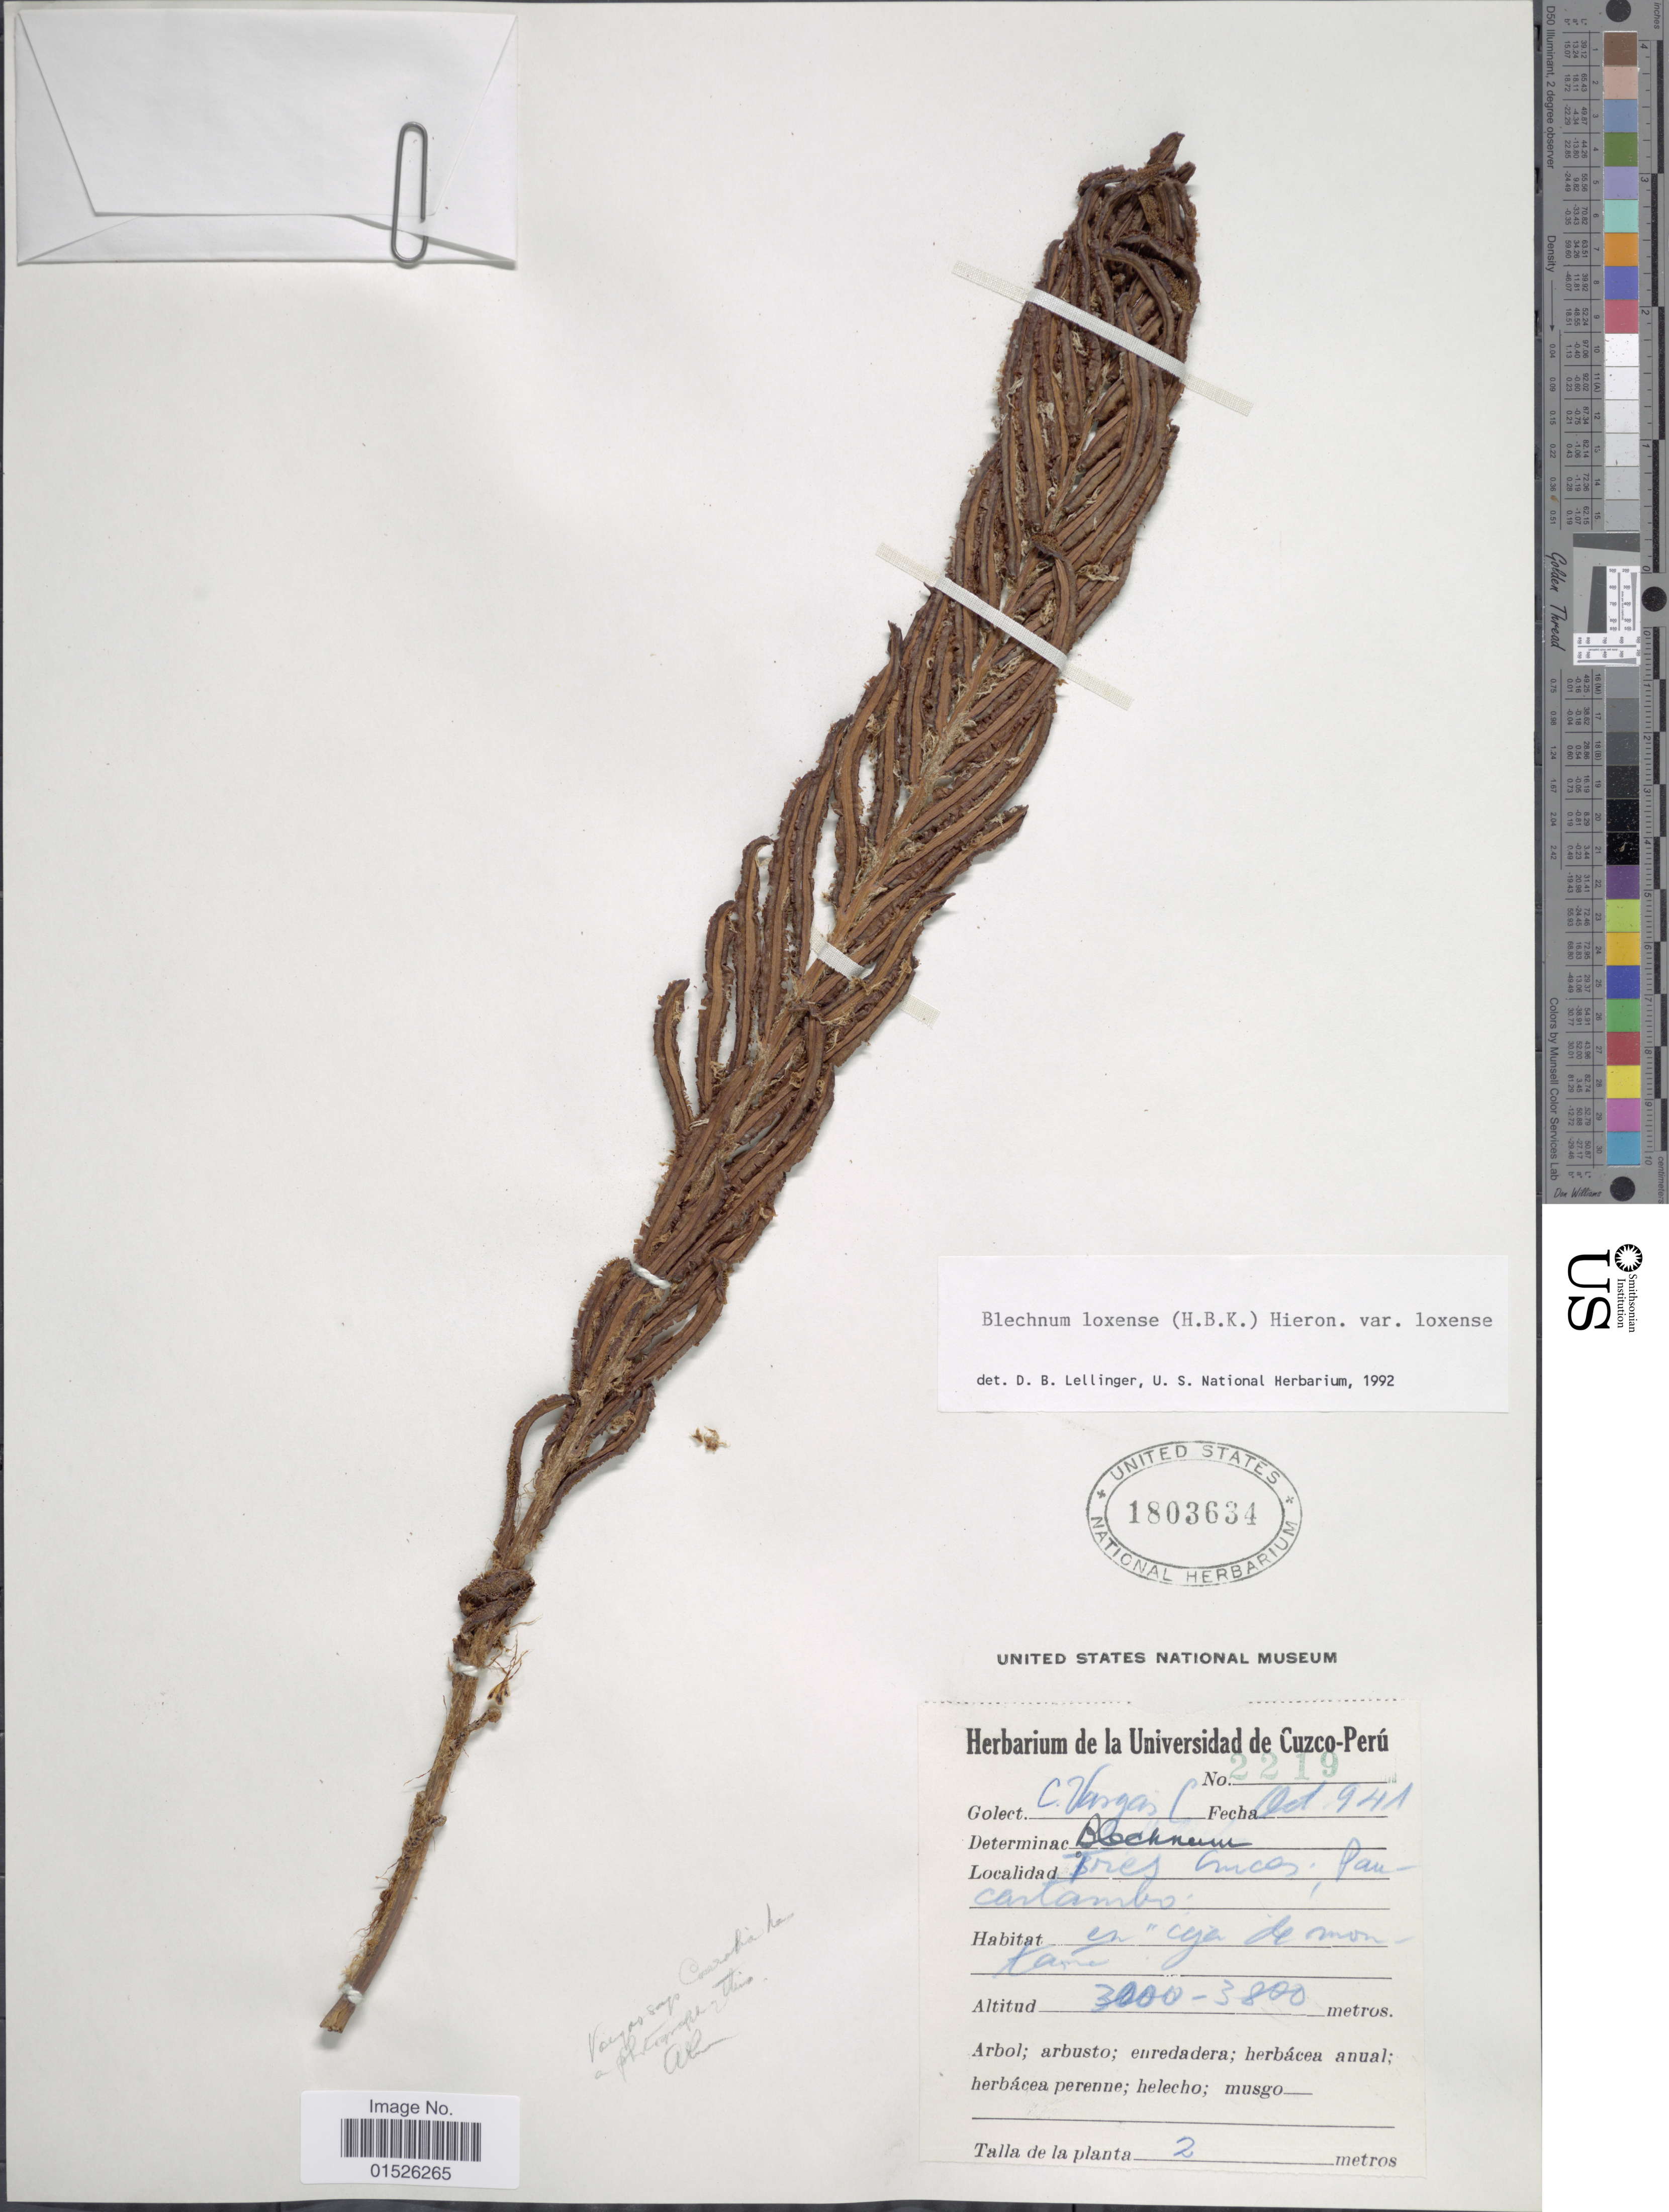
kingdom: Plantae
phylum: Tracheophyta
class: Polypodiopsida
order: Polypodiales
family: Blechnaceae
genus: Blechnum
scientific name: Blechnum loxense var. loxense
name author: (Kunth) Hook. ex Salomon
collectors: C. Vargas Calderón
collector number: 2219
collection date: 1941-10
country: Peru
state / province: Cusco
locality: Tres Cruces; Paucartambo.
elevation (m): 3000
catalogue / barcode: US 1803634